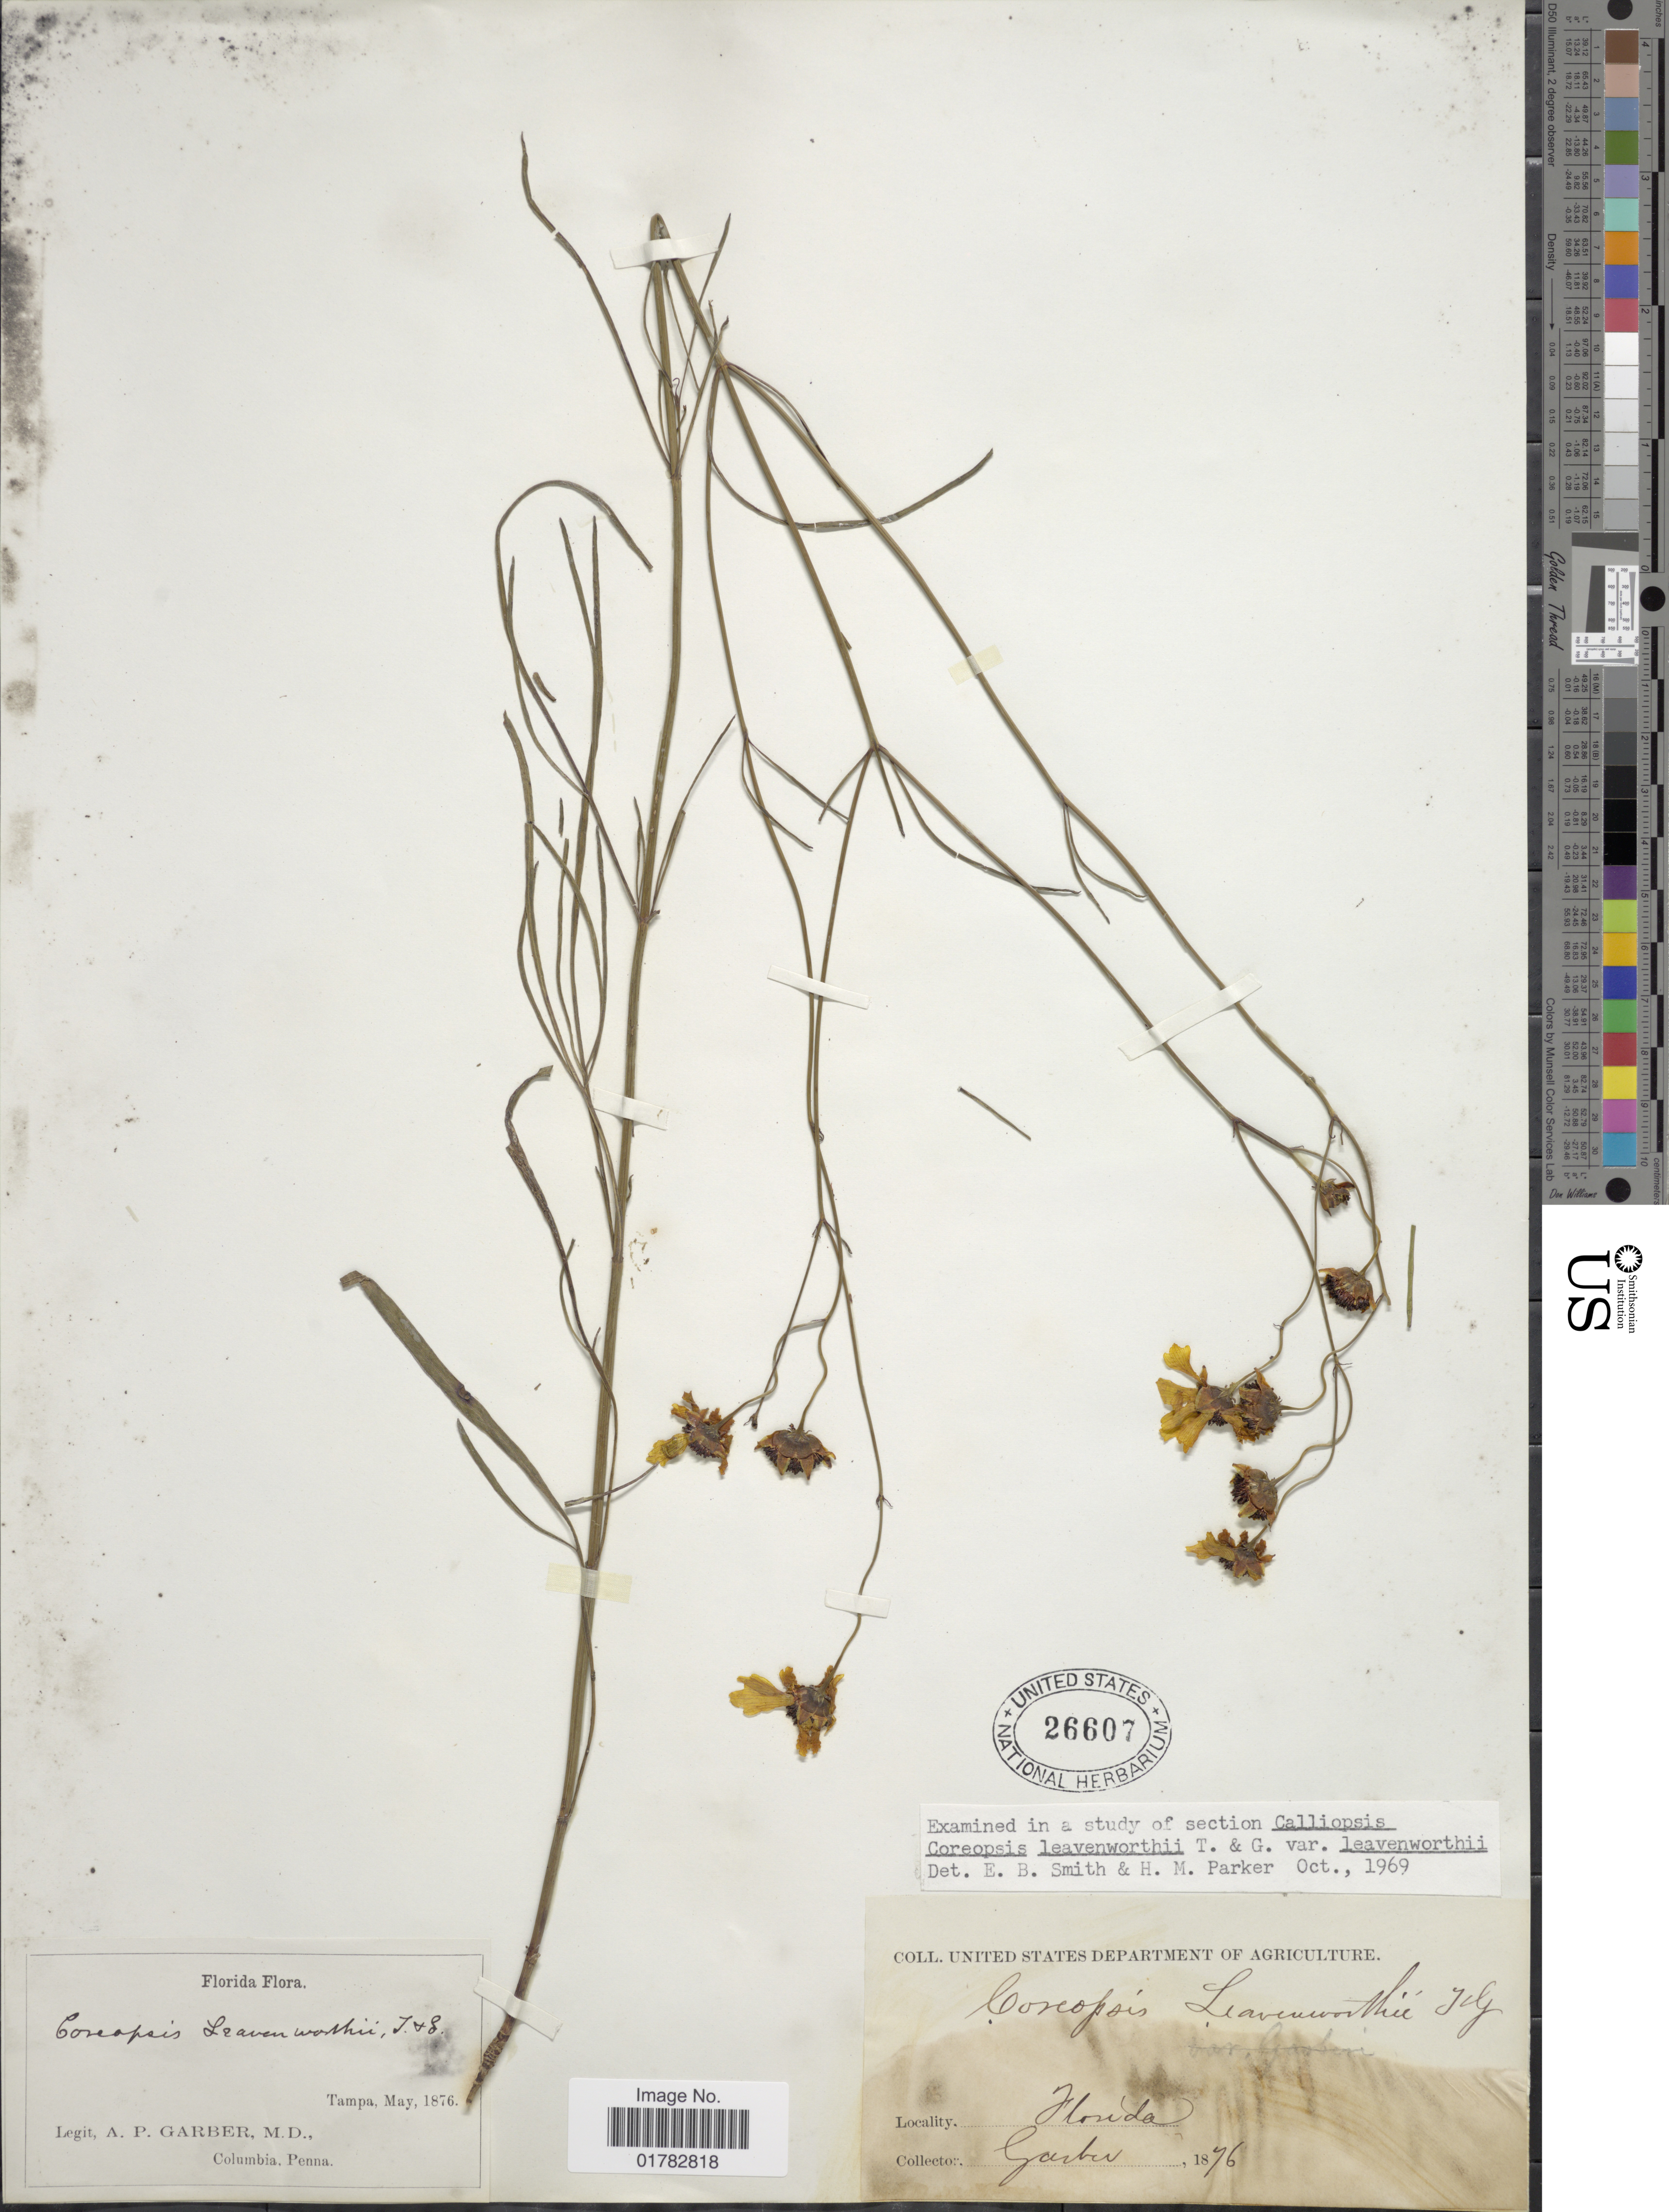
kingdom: Plantae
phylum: Tracheophyta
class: Magnoliopsida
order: Asterales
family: Asteraceae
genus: Coreopsis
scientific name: Coreopsis leavenworthii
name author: Torr. & A. Gray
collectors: A. P. Garber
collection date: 1876-05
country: United States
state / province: Florida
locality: Tampa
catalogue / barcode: US 26607